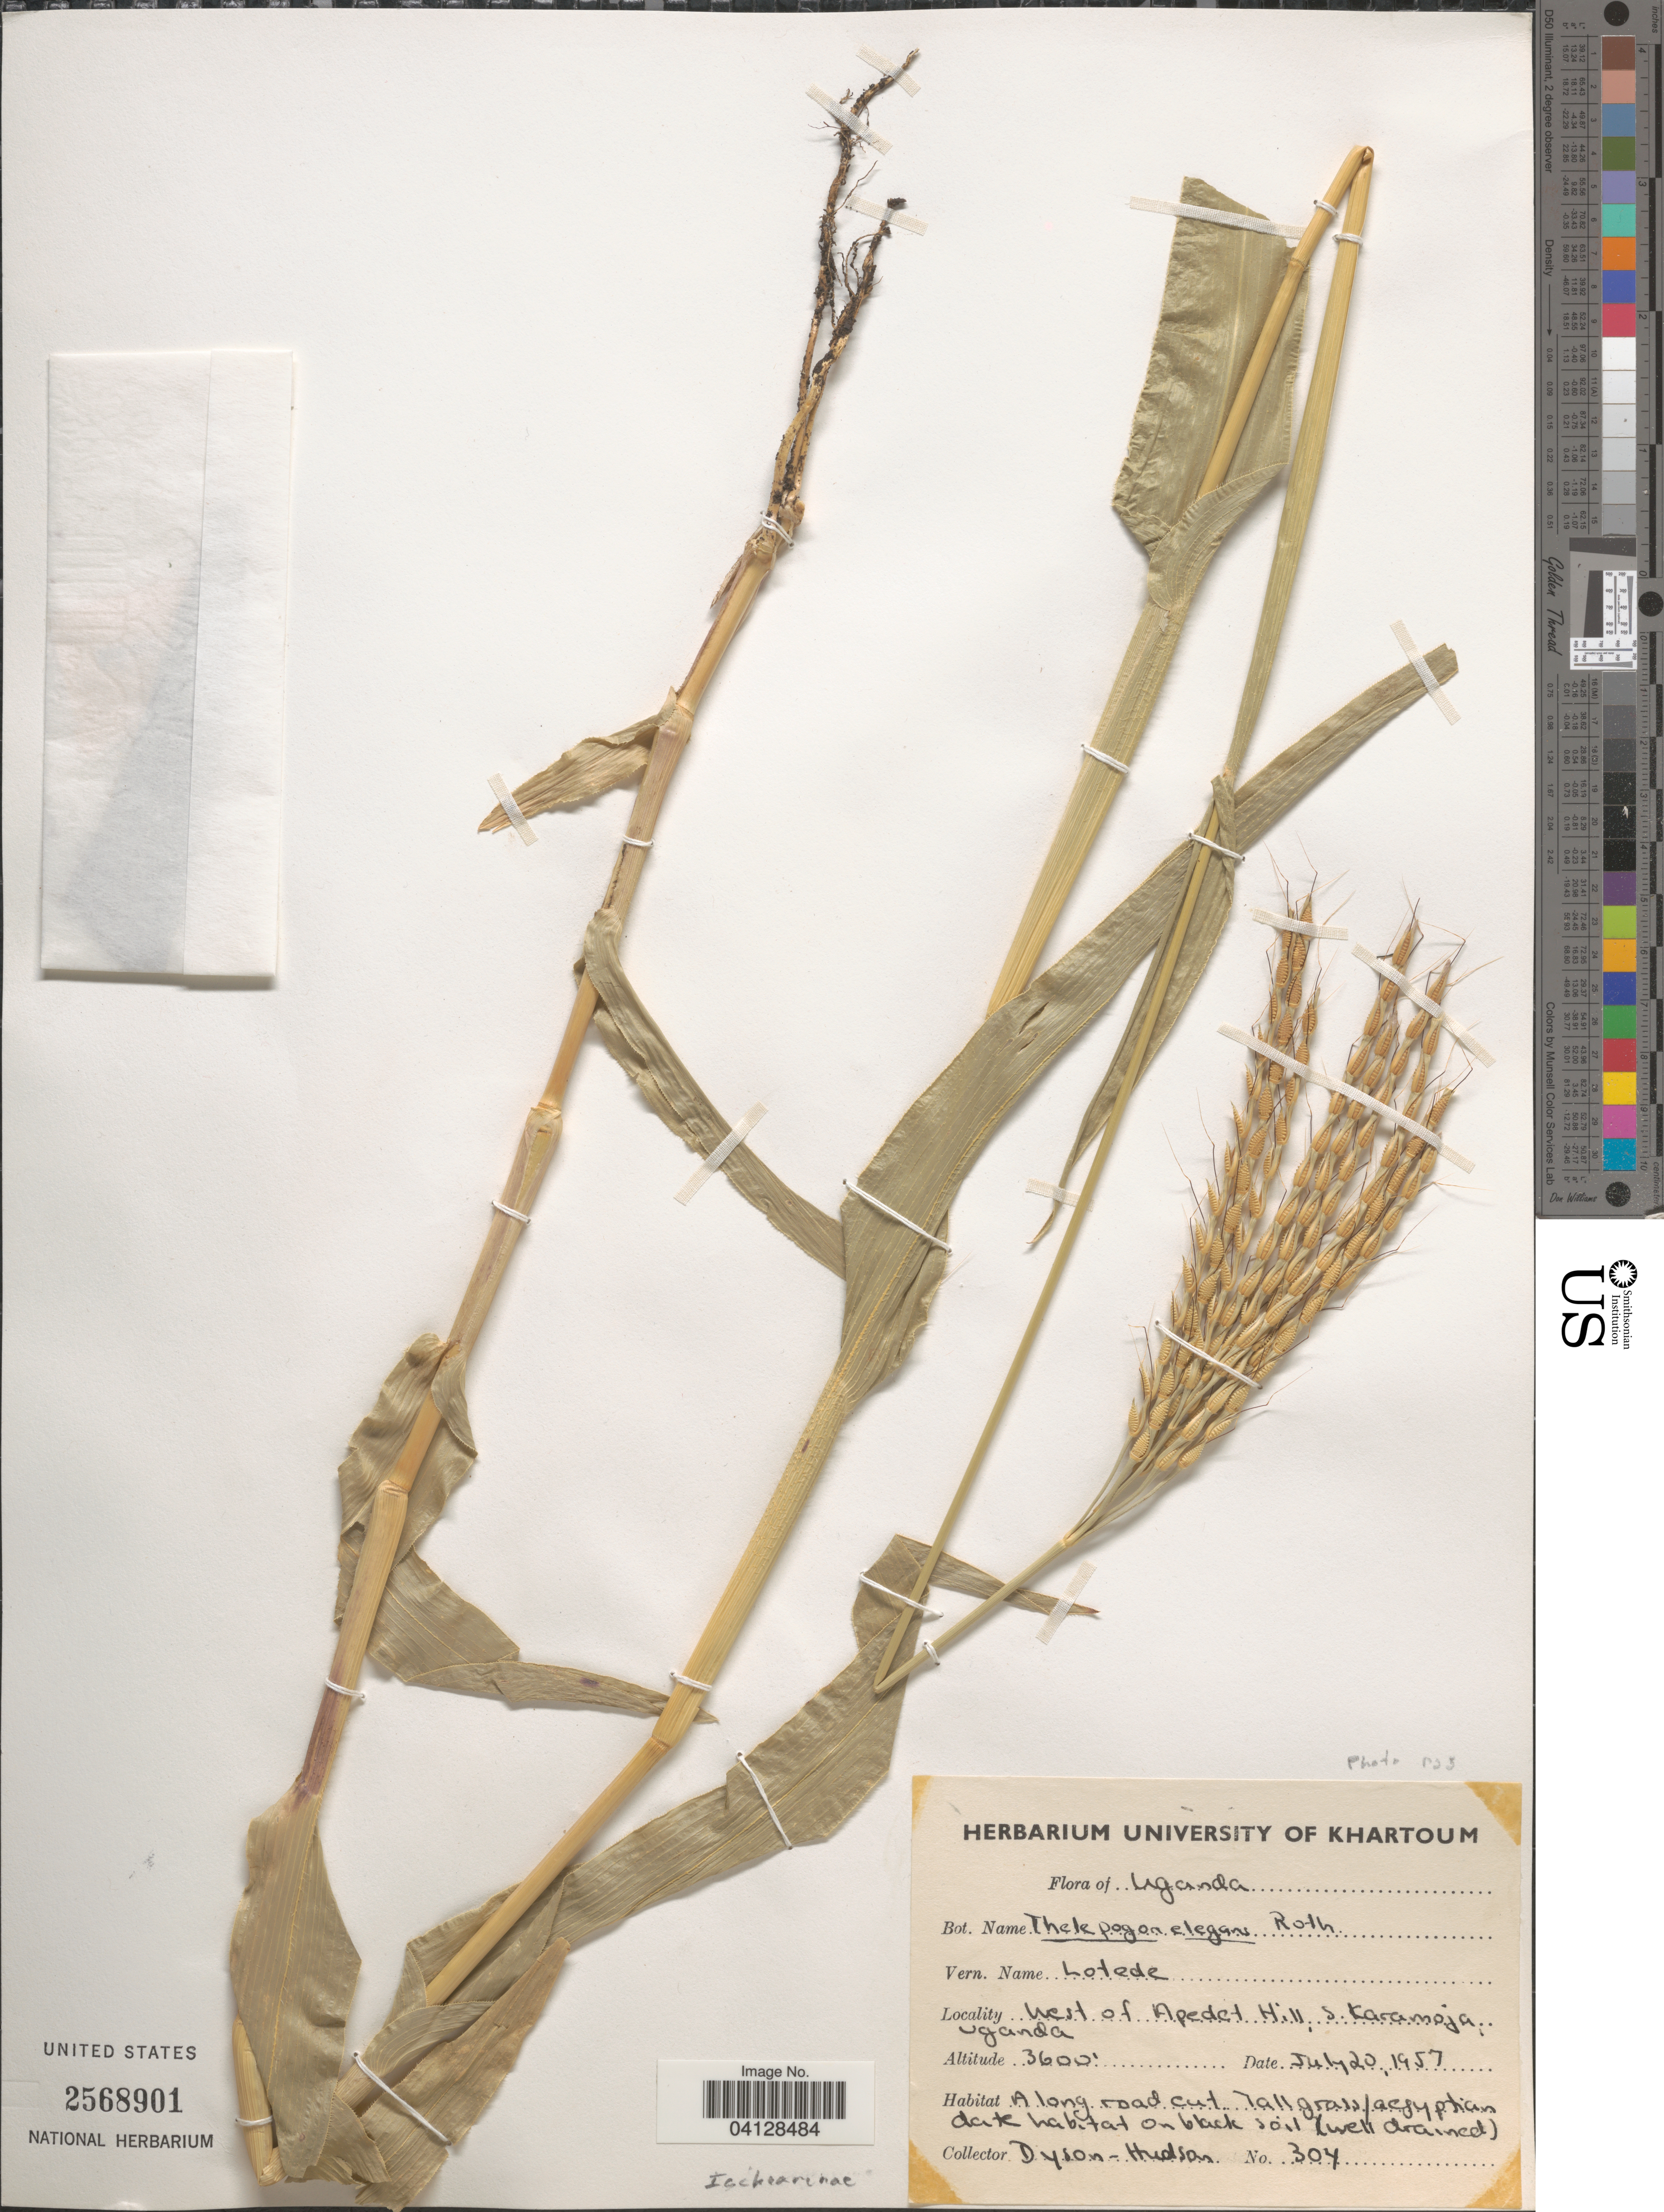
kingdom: Plantae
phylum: Tracheophyta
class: Liliopsida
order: Poales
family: Poaceae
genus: Thelepogon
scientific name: Thelepogon elegans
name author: Roth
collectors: Dyson-Hudson, --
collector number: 304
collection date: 1957-07-20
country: Uganda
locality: West of Apedet Hill, S. Karamoja.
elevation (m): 1097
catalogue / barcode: US 2568901